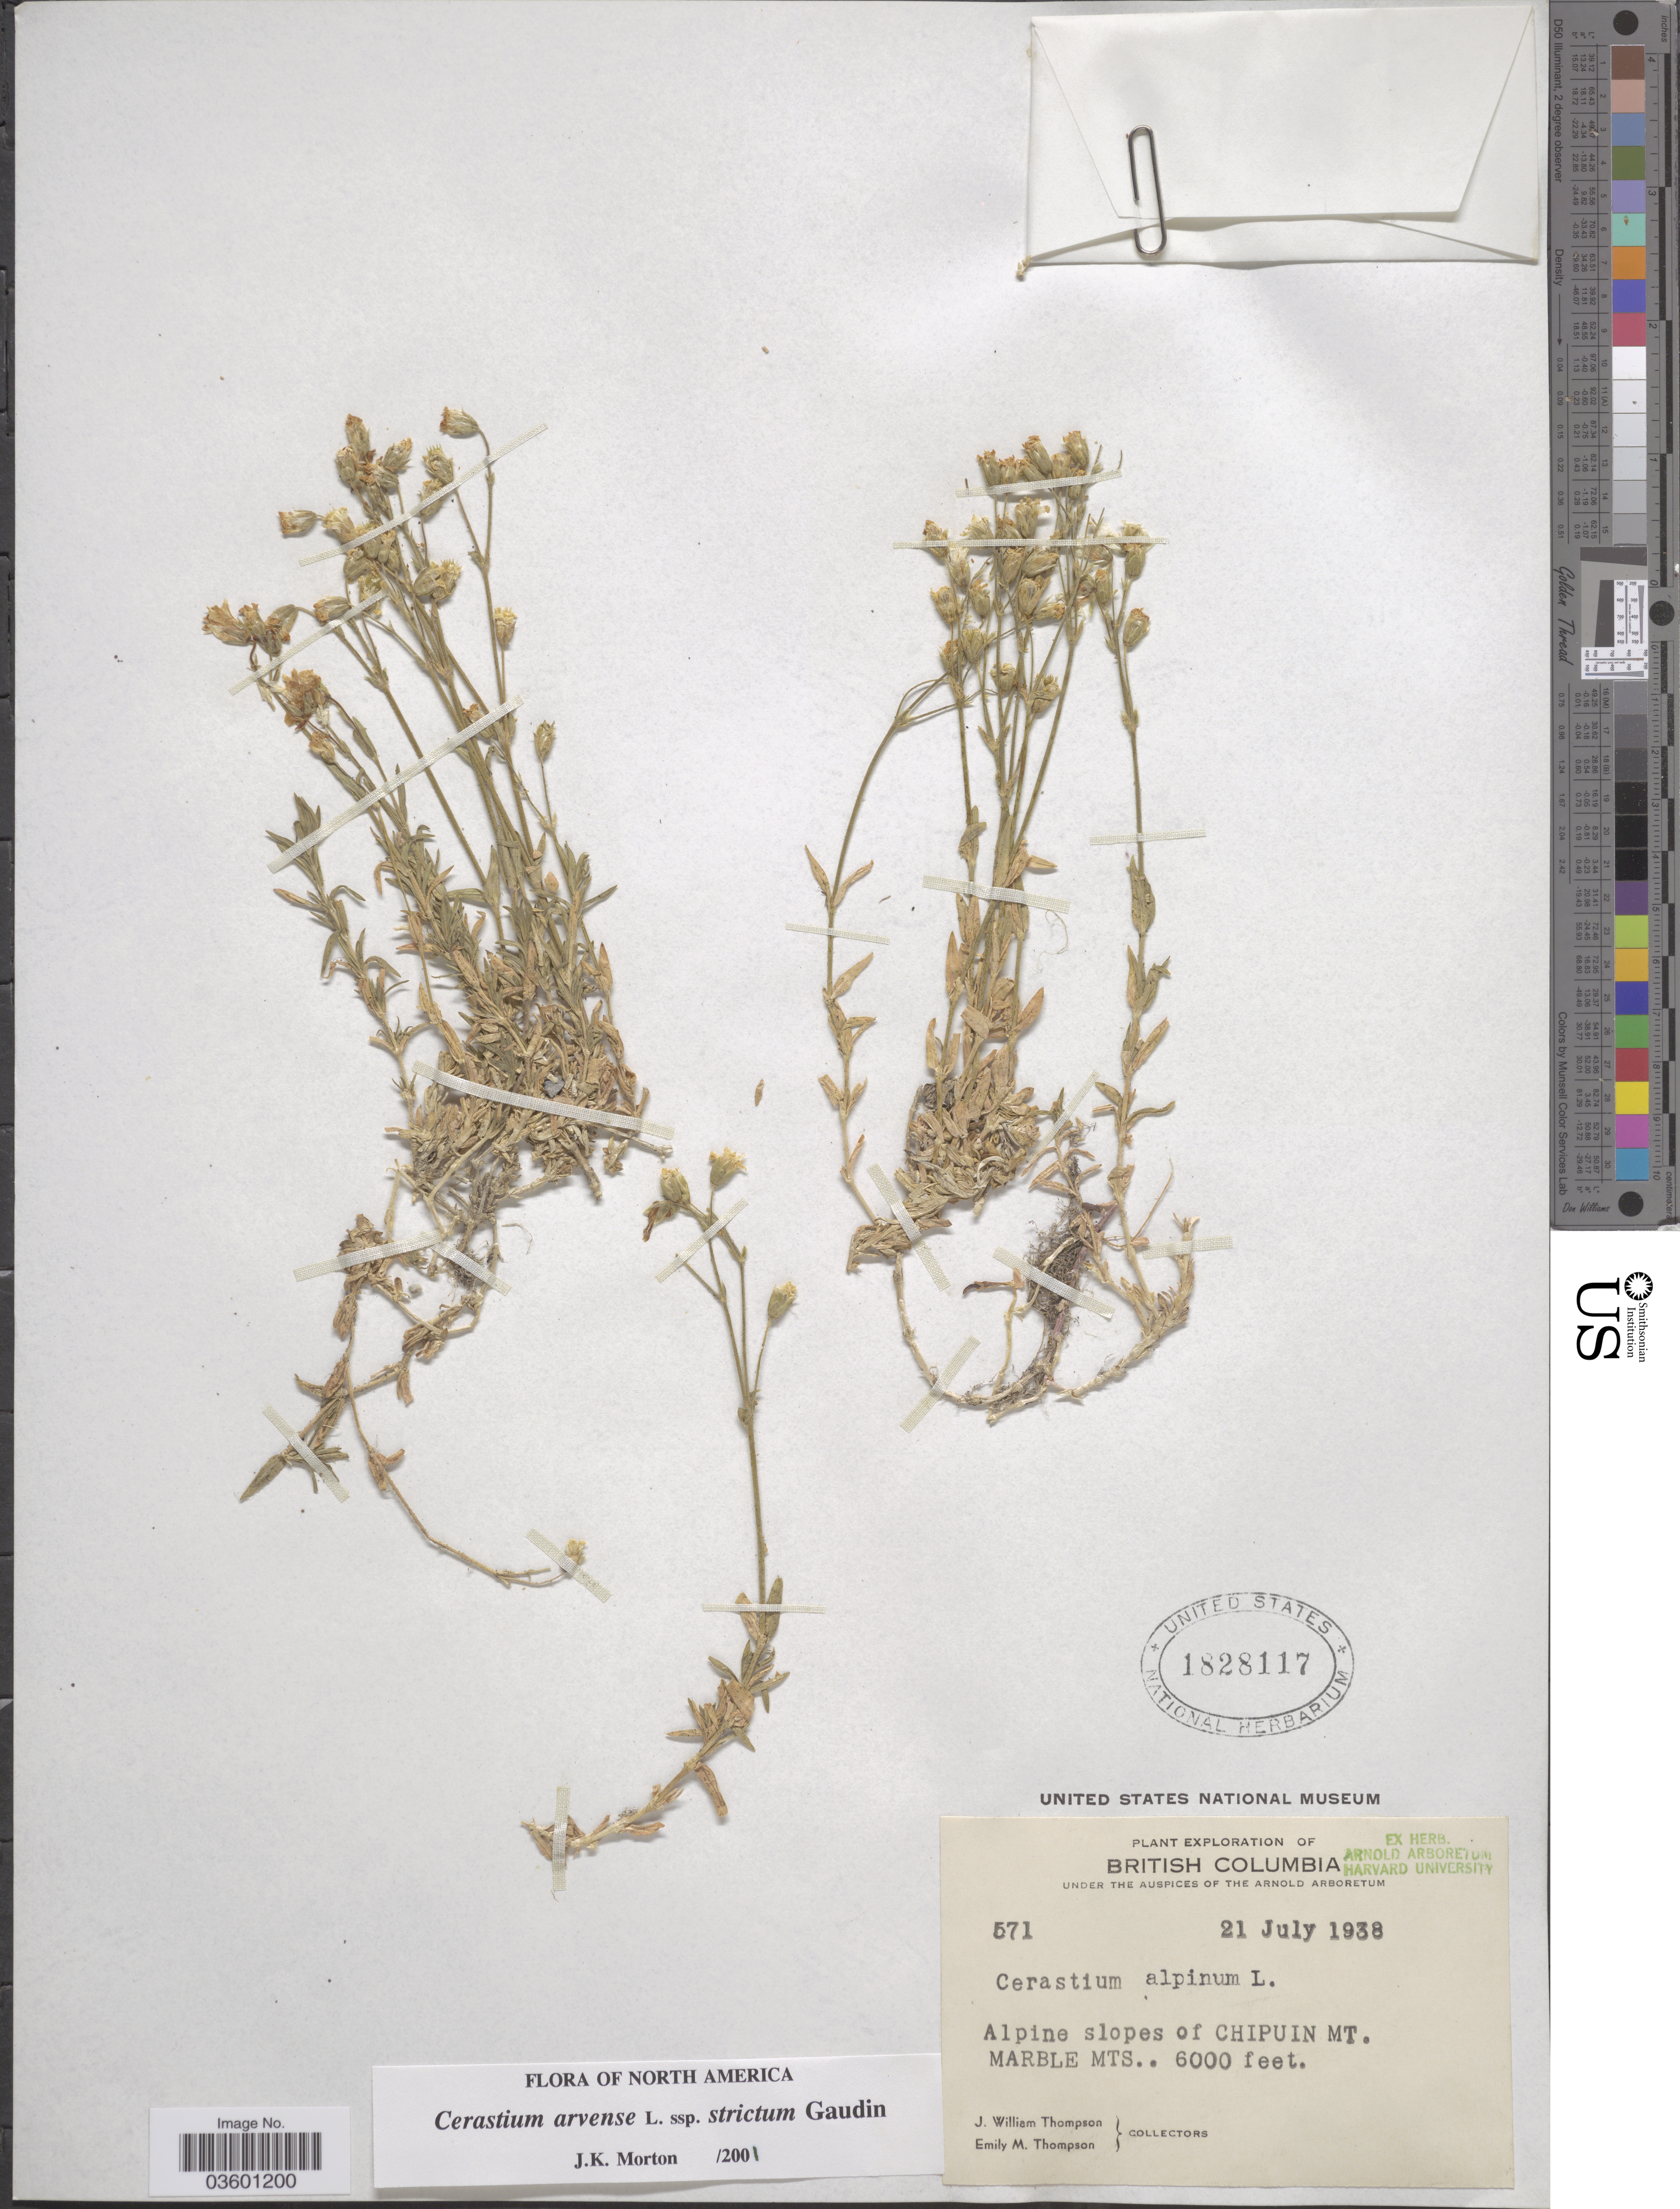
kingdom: Plantae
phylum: Tracheophyta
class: Magnoliopsida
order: Caryophyllales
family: Caryophyllaceae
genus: Cerastium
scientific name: Cerastium arvense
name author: L.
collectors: J. W. Thompson & E. M. Thompson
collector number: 571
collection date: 1938-07-21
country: Canada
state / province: British Columbia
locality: Alpine slopes of Chipuin Mt. Marble Mts.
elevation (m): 1829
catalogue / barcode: US 1828117